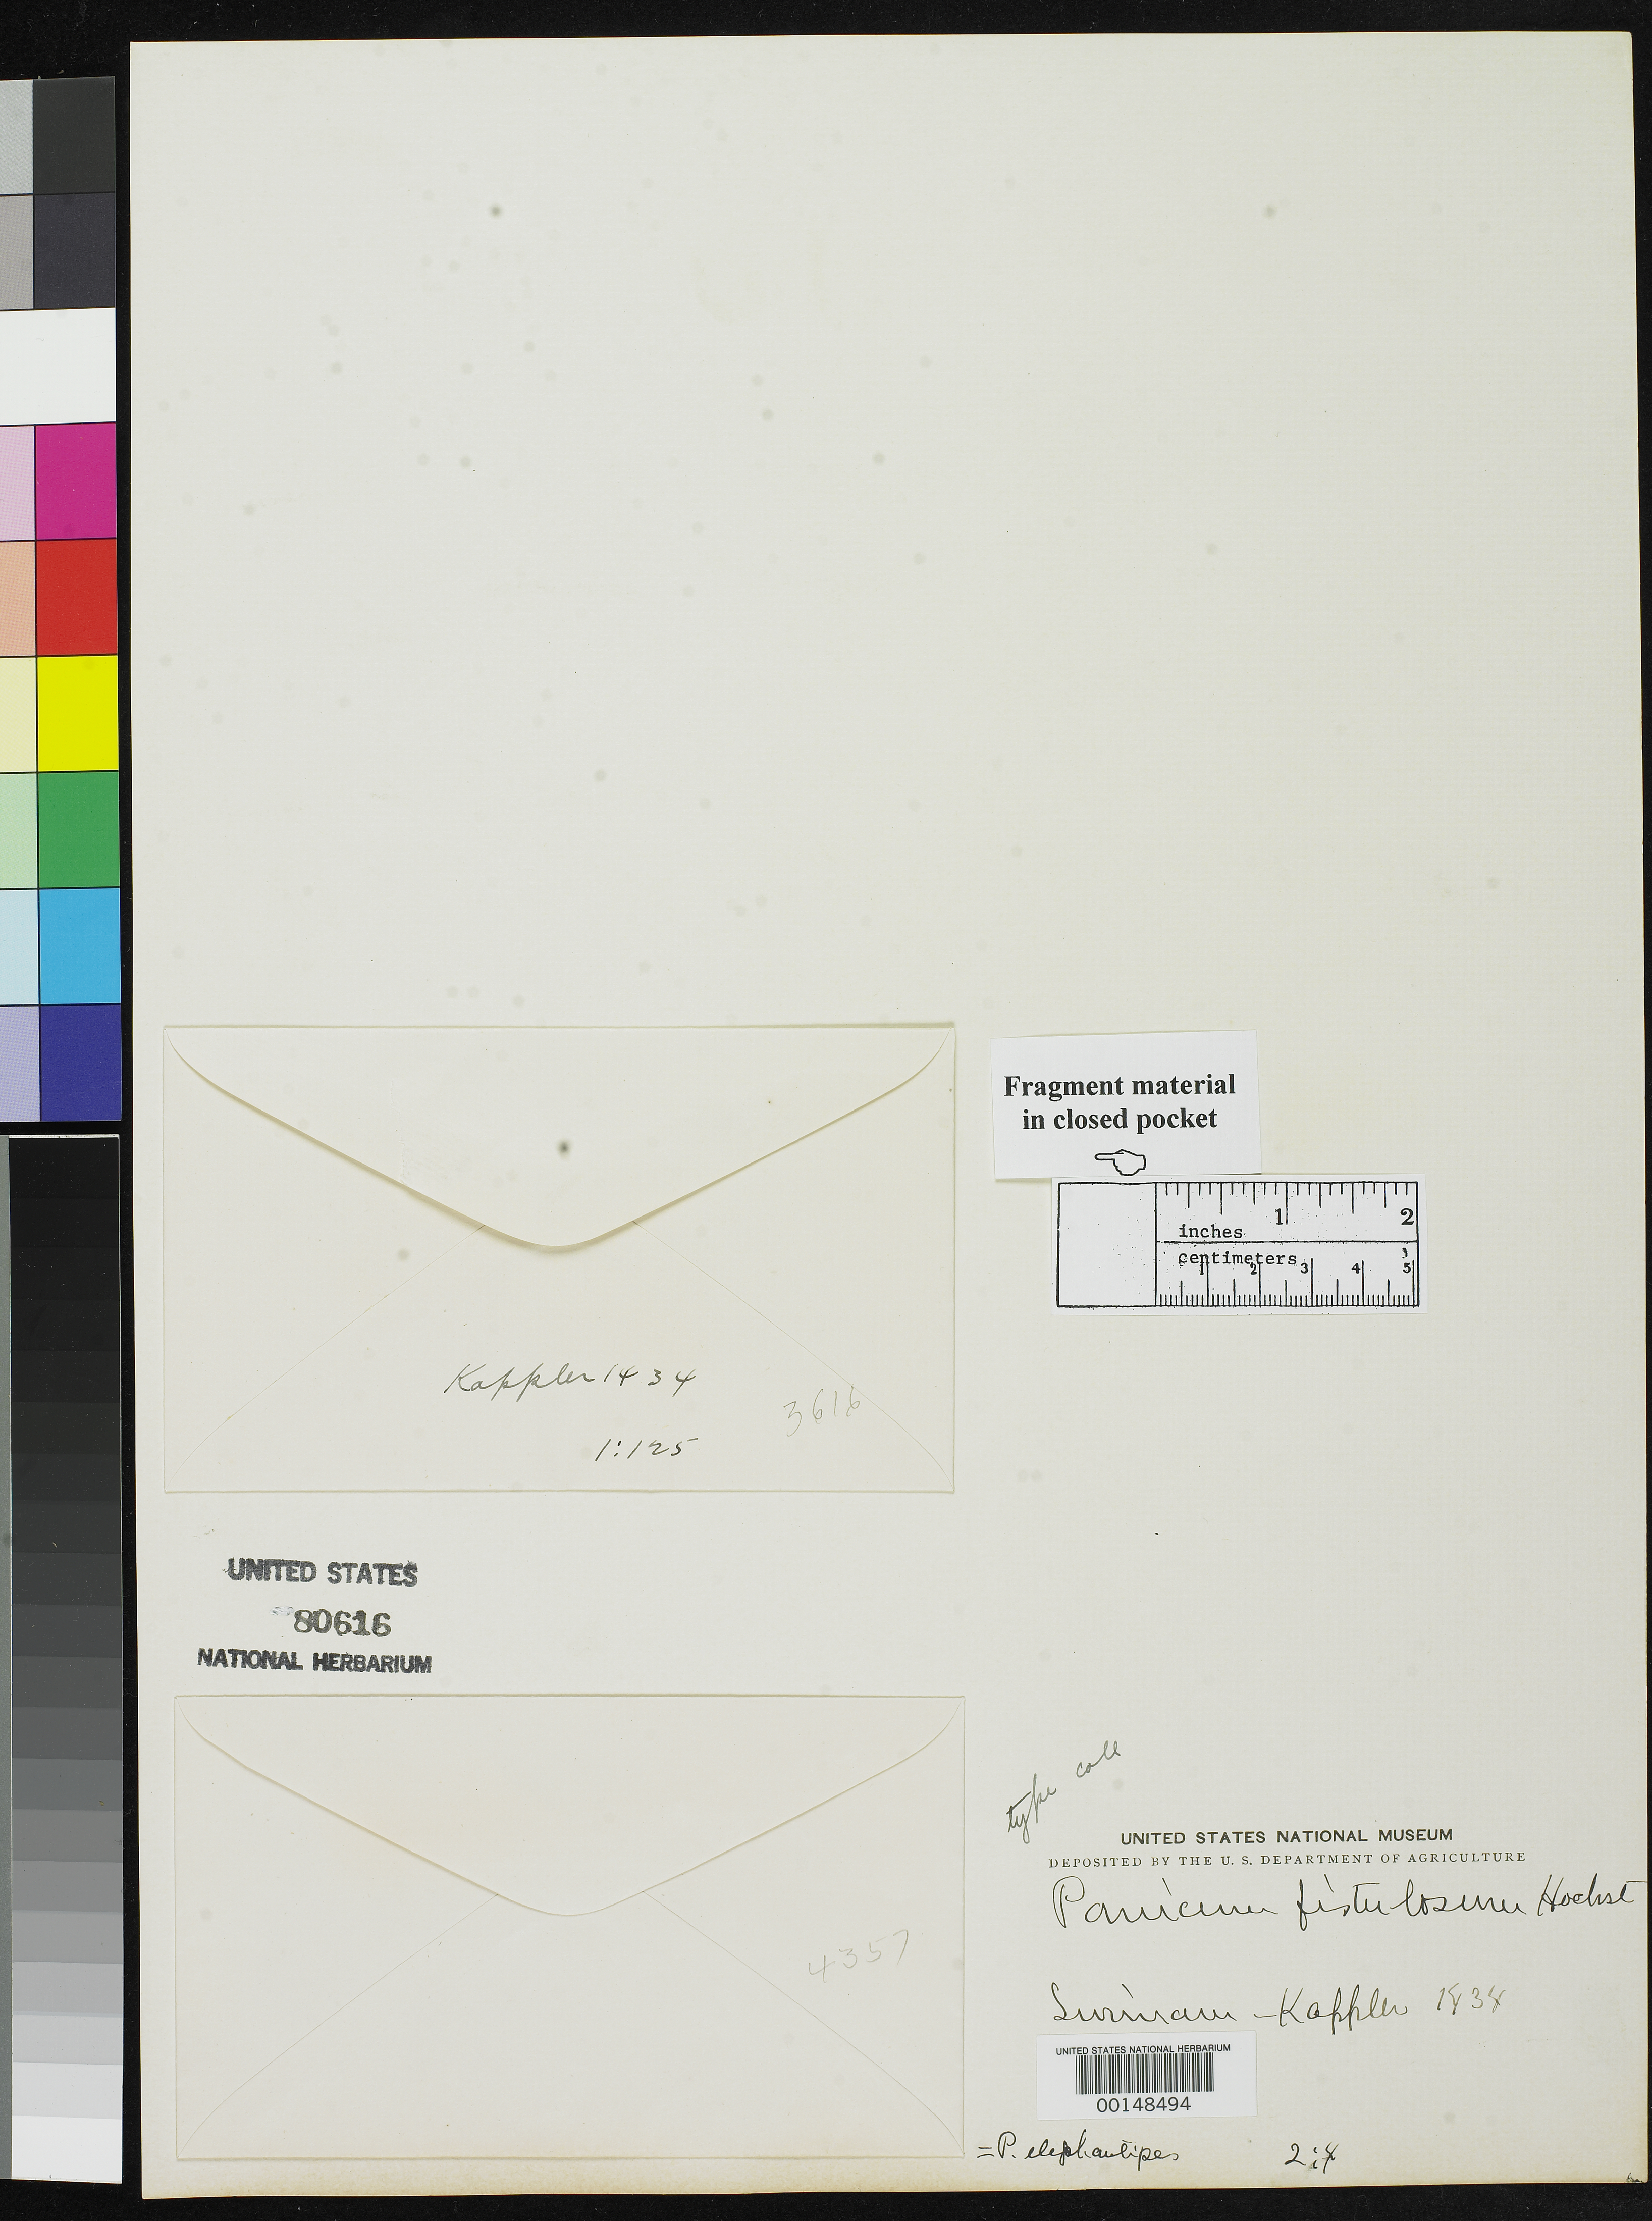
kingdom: Plantae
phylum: Tracheophyta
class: Liliopsida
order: Poales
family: Poaceae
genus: Panicum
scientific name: Panicum fistulosum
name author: Hochst. ex Steud.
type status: Type Fragment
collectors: A. Kappler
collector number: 1434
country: Suriname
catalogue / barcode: US 80616